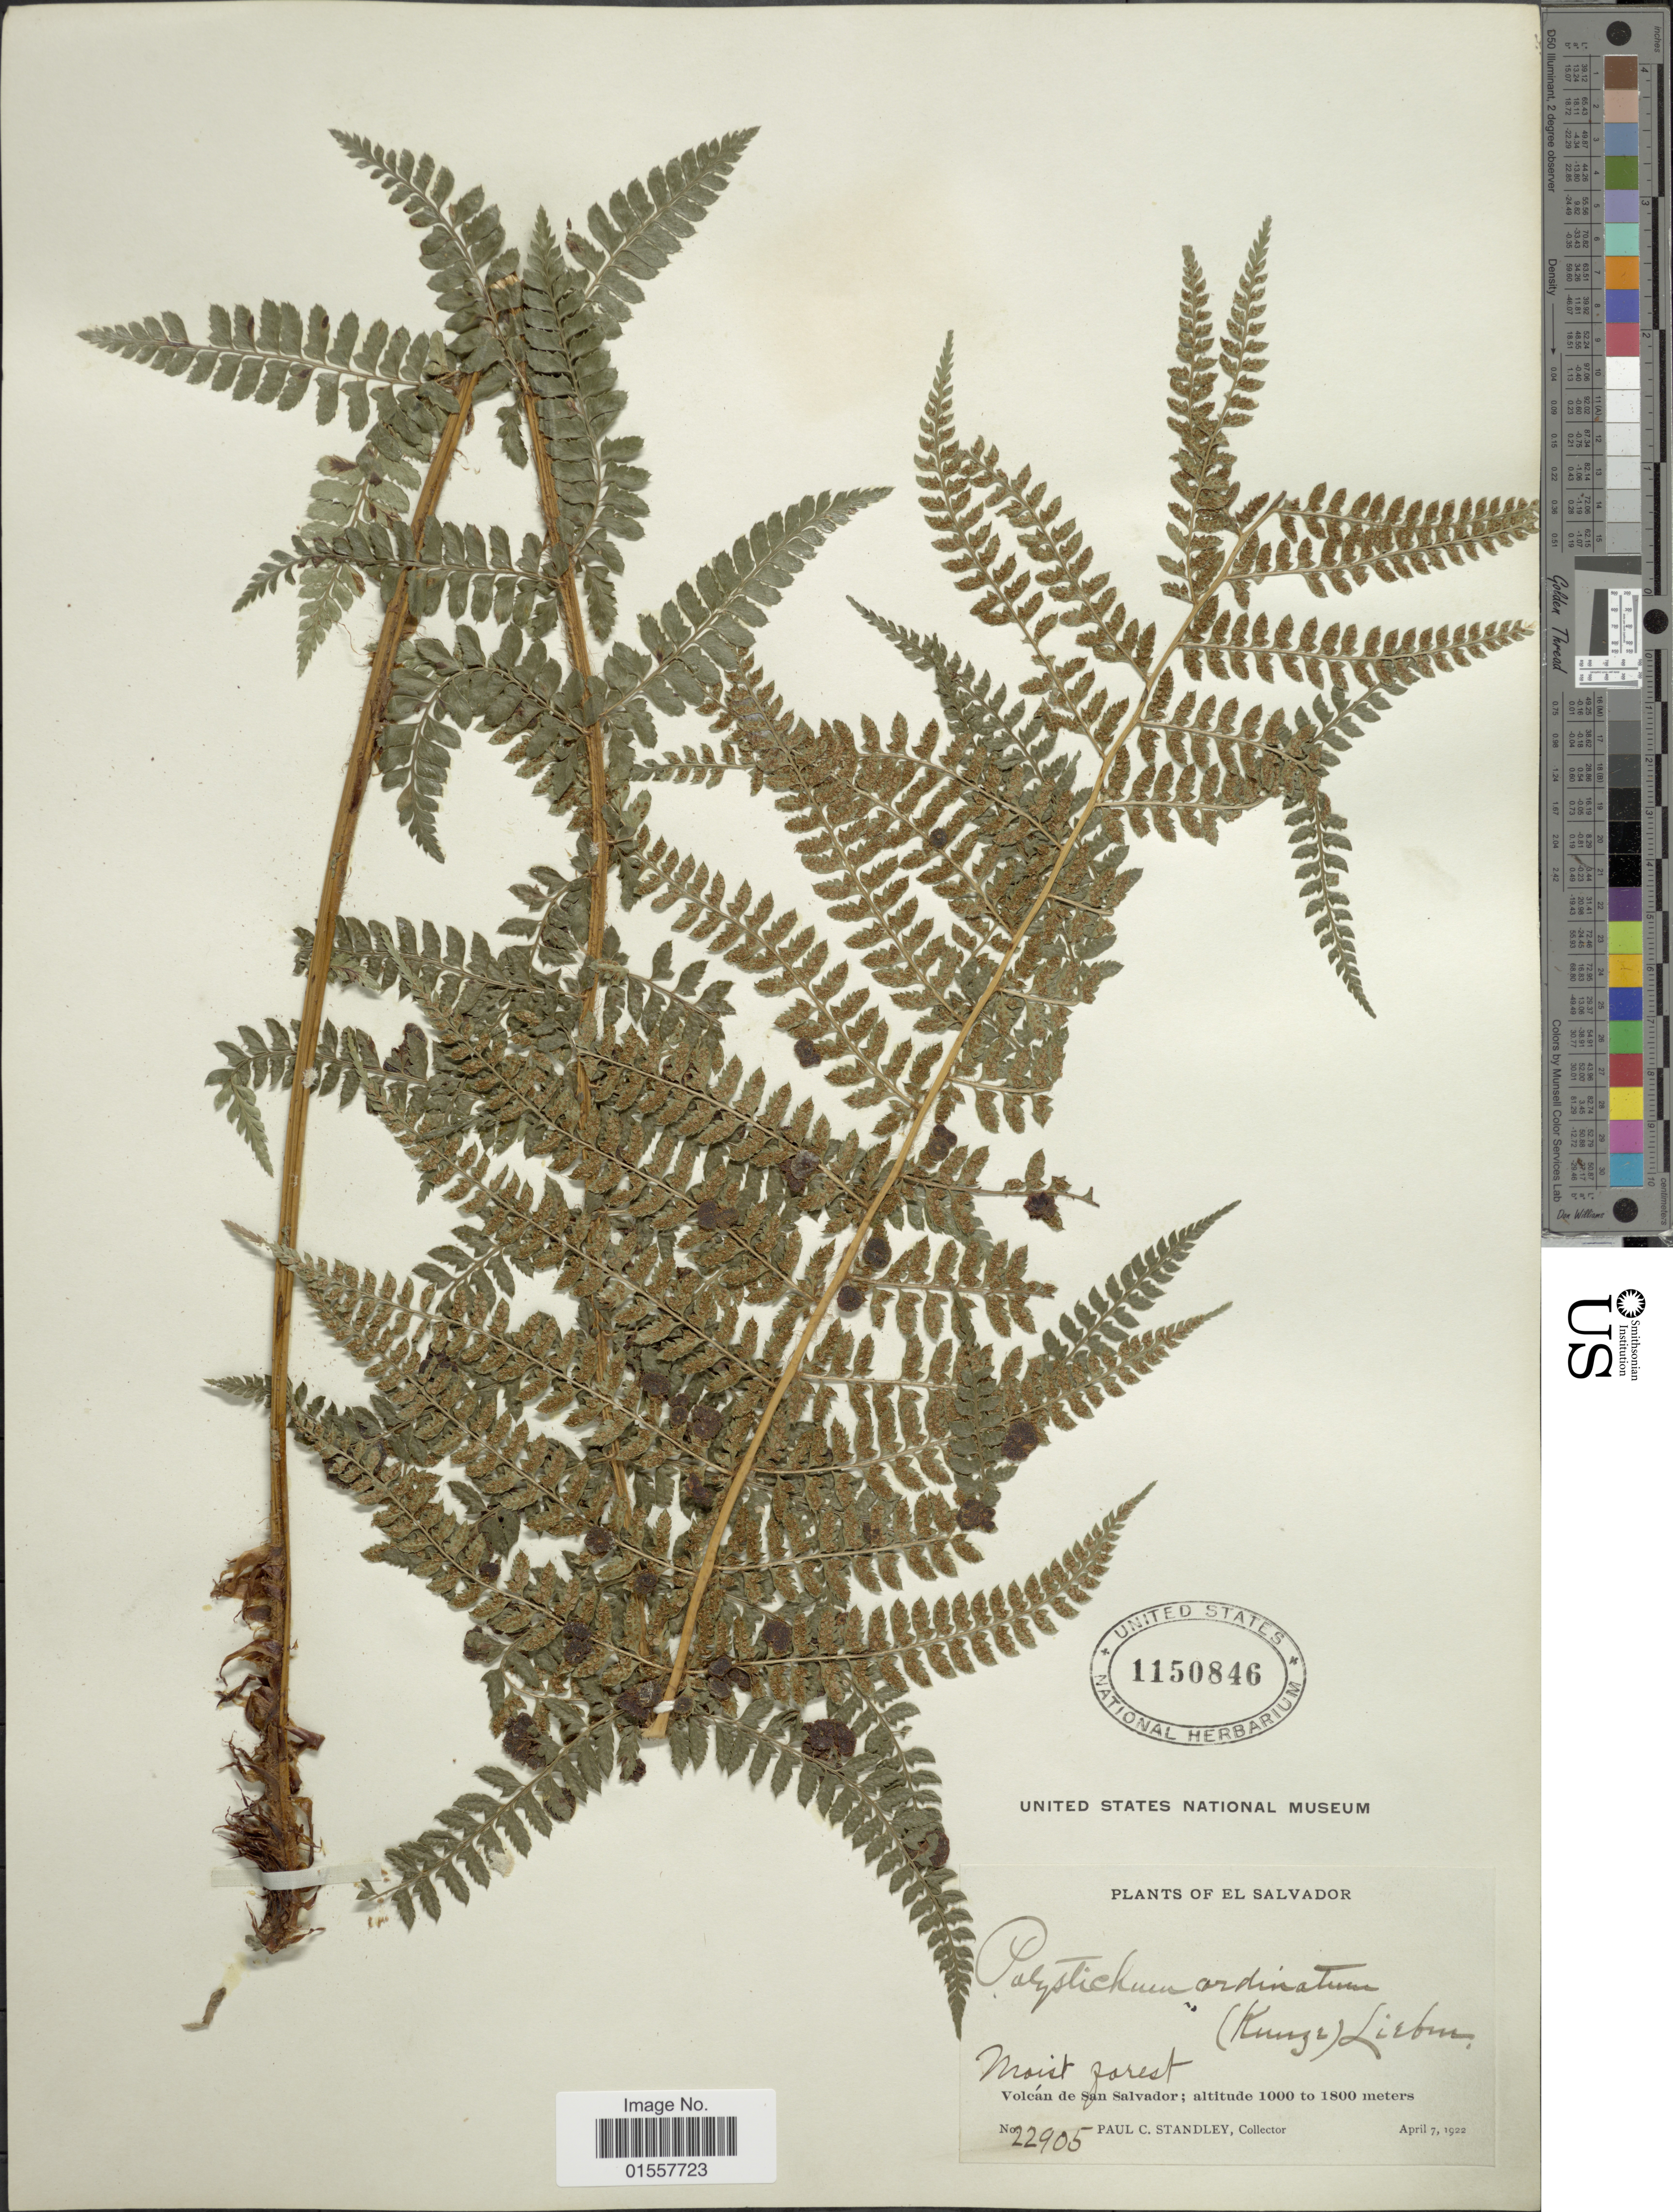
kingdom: Plantae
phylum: Tracheophyta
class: Polypodiopsida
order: Polypodiales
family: Dryopteridaceae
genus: Polystichum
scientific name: Polystichum ordinatum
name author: (Kunze) Liebm.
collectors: P. C. Standley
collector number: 22905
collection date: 1922-04-07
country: El Salvador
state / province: San Salvador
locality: Volcan de San Salvador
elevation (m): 1000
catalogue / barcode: US 1150846